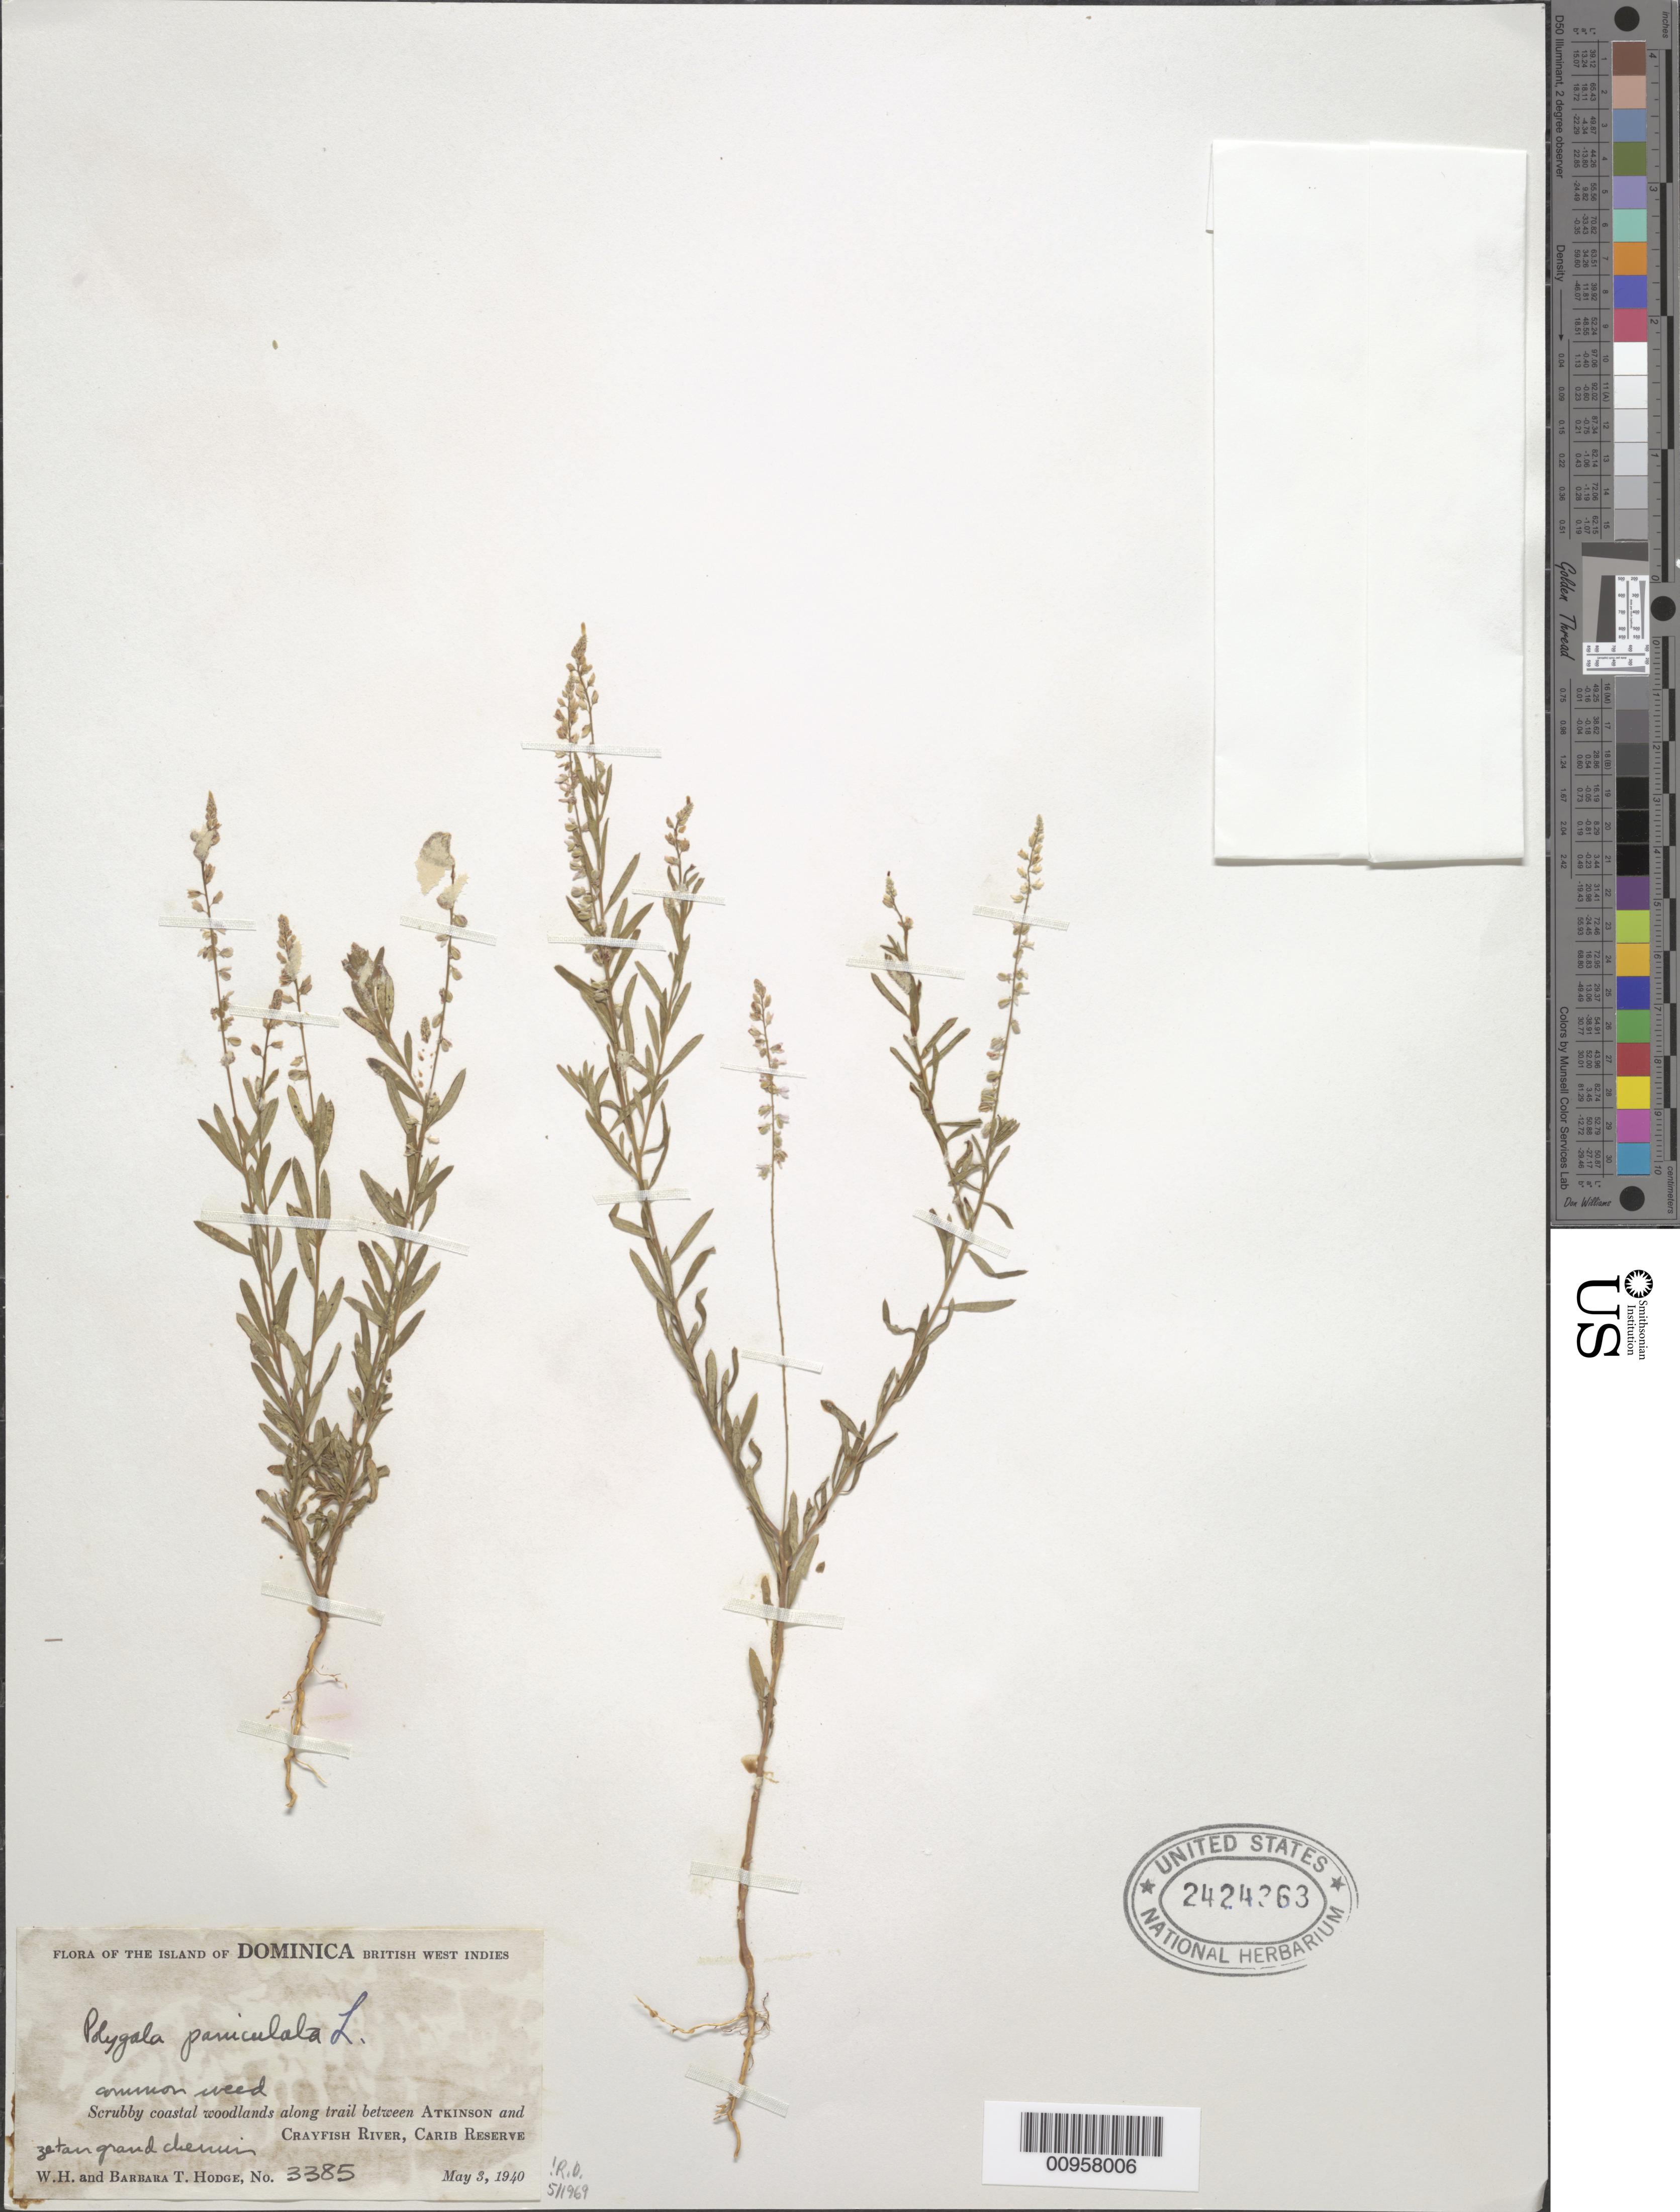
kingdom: Plantae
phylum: Tracheophyta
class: Magnoliopsida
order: Fabales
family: Polygalaceae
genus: Polygala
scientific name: Polygala paniculata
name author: L.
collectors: W. Hodge & B. Hodge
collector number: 3385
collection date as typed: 03 May 1940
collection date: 1940-05-03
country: Dominica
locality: Along trail between Atkinson and Crayfish River, Carib Reserve, "…" grand chemin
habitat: Scrubby coastal woodlands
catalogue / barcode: US 2424363